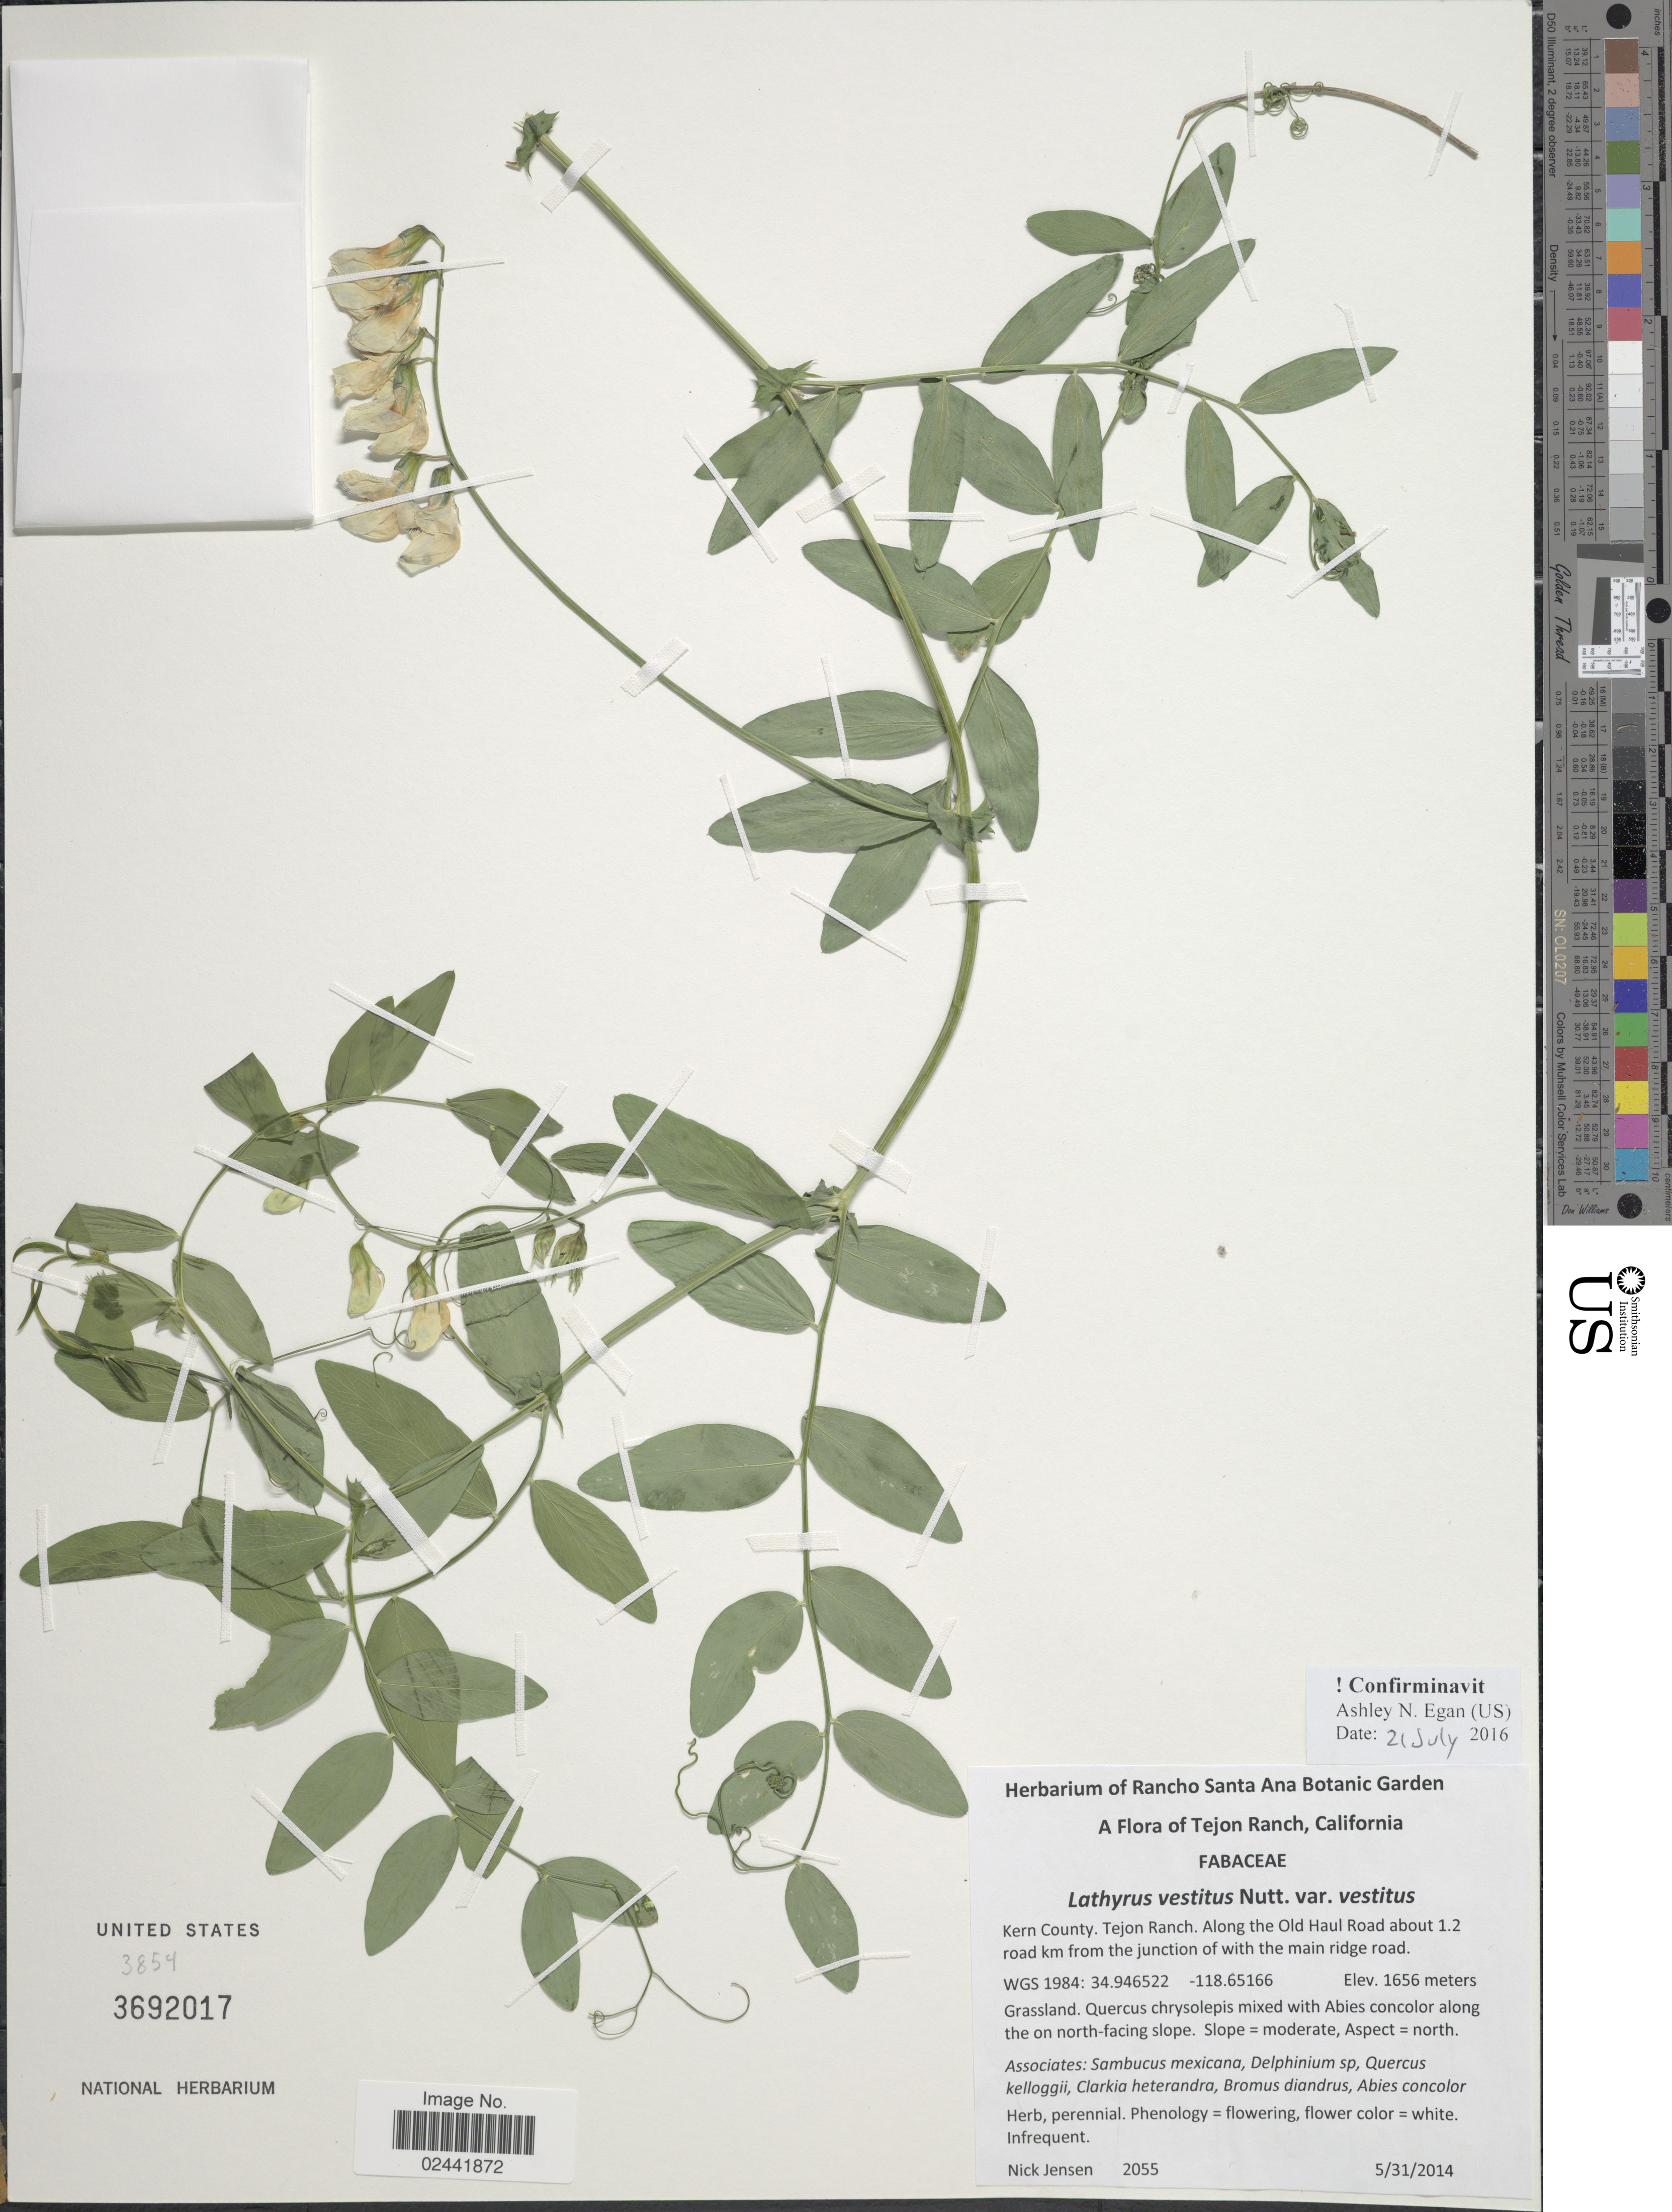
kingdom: Plantae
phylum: Tracheophyta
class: Magnoliopsida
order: Fabales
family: Fabaceae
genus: Lathyrus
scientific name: Lathyrus vestitus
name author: Nutt.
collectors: N. Jensen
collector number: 2055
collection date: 2014-05-31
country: United States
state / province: California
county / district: Kern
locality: Tejon Ranch. Kern County. Along the Old Haul Road about 1.2 road km from the junction of with the main ridge road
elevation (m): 1656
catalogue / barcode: US 3692017